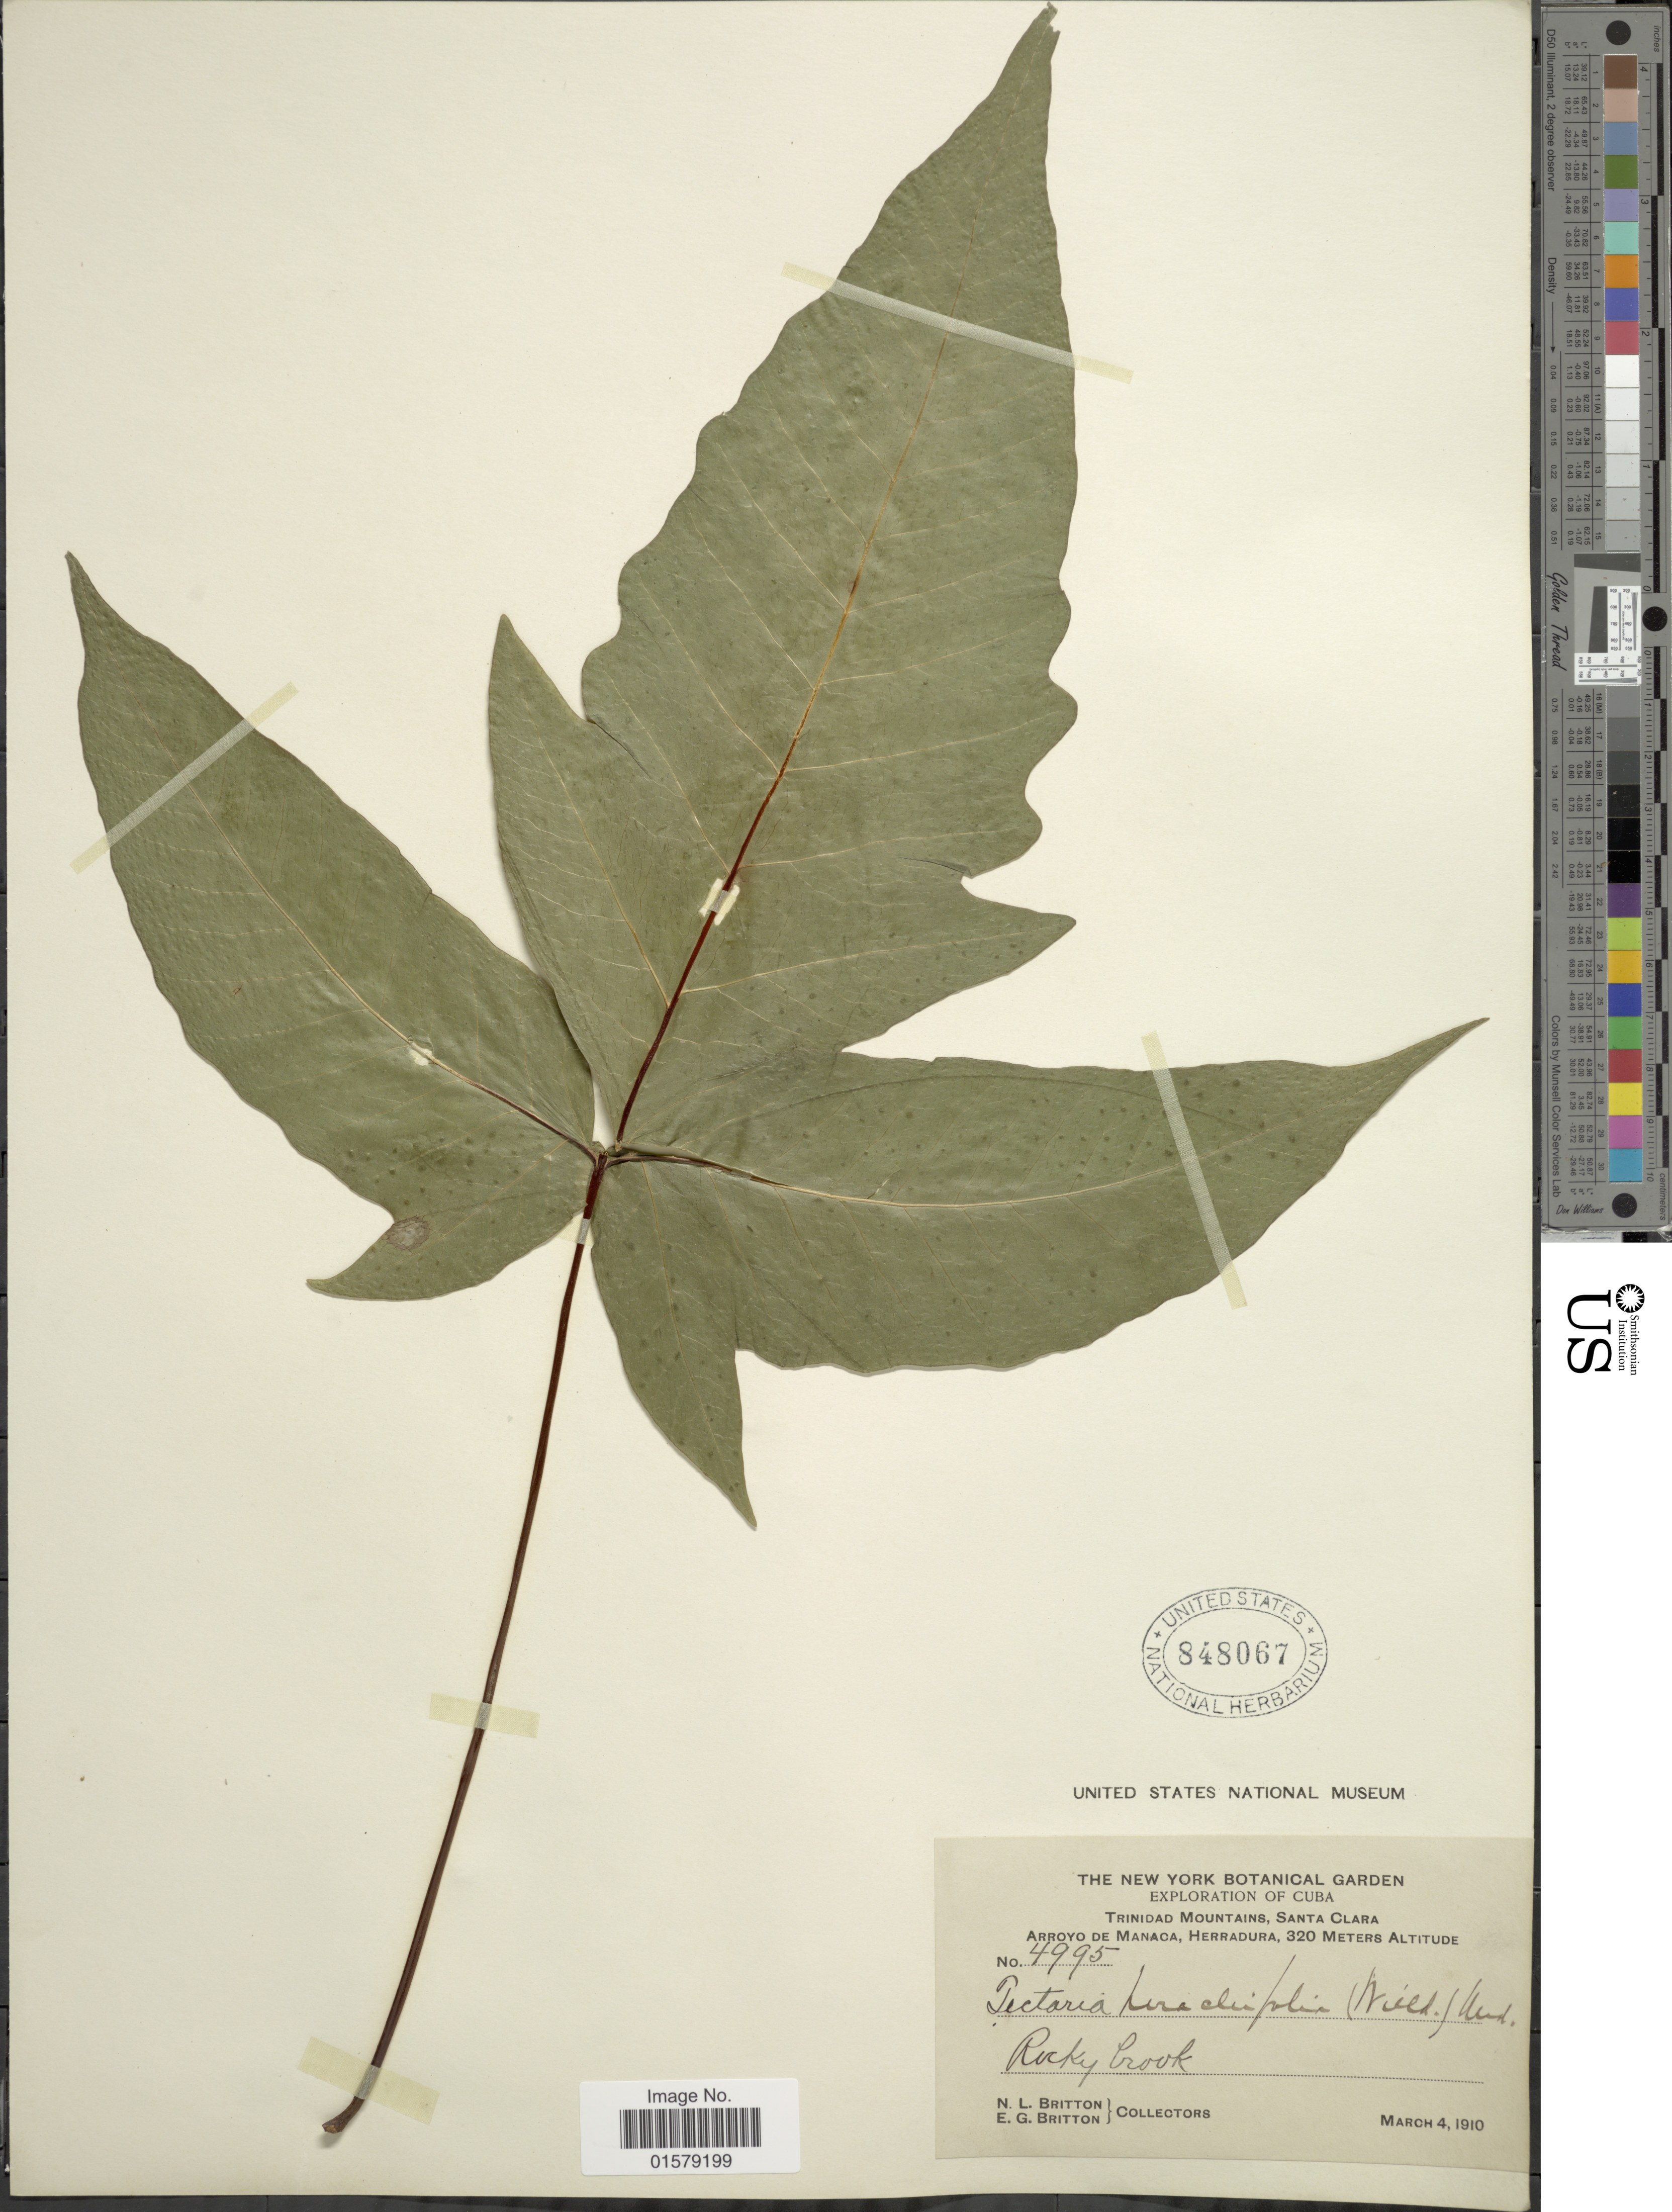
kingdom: Plantae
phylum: Tracheophyta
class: Polypodiopsida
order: Polypodiales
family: Tectariaceae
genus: Tectaria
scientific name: Tectaria heracleifolia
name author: (Willd.) Underw.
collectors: N. Britton & E. G. Britton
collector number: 4995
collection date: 1910-03-04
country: Cuba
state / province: Las Villas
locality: Trinidad Mountains, Santa Clara, Arroyo de Manaca, Herradura.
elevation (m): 320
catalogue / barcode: US 848067